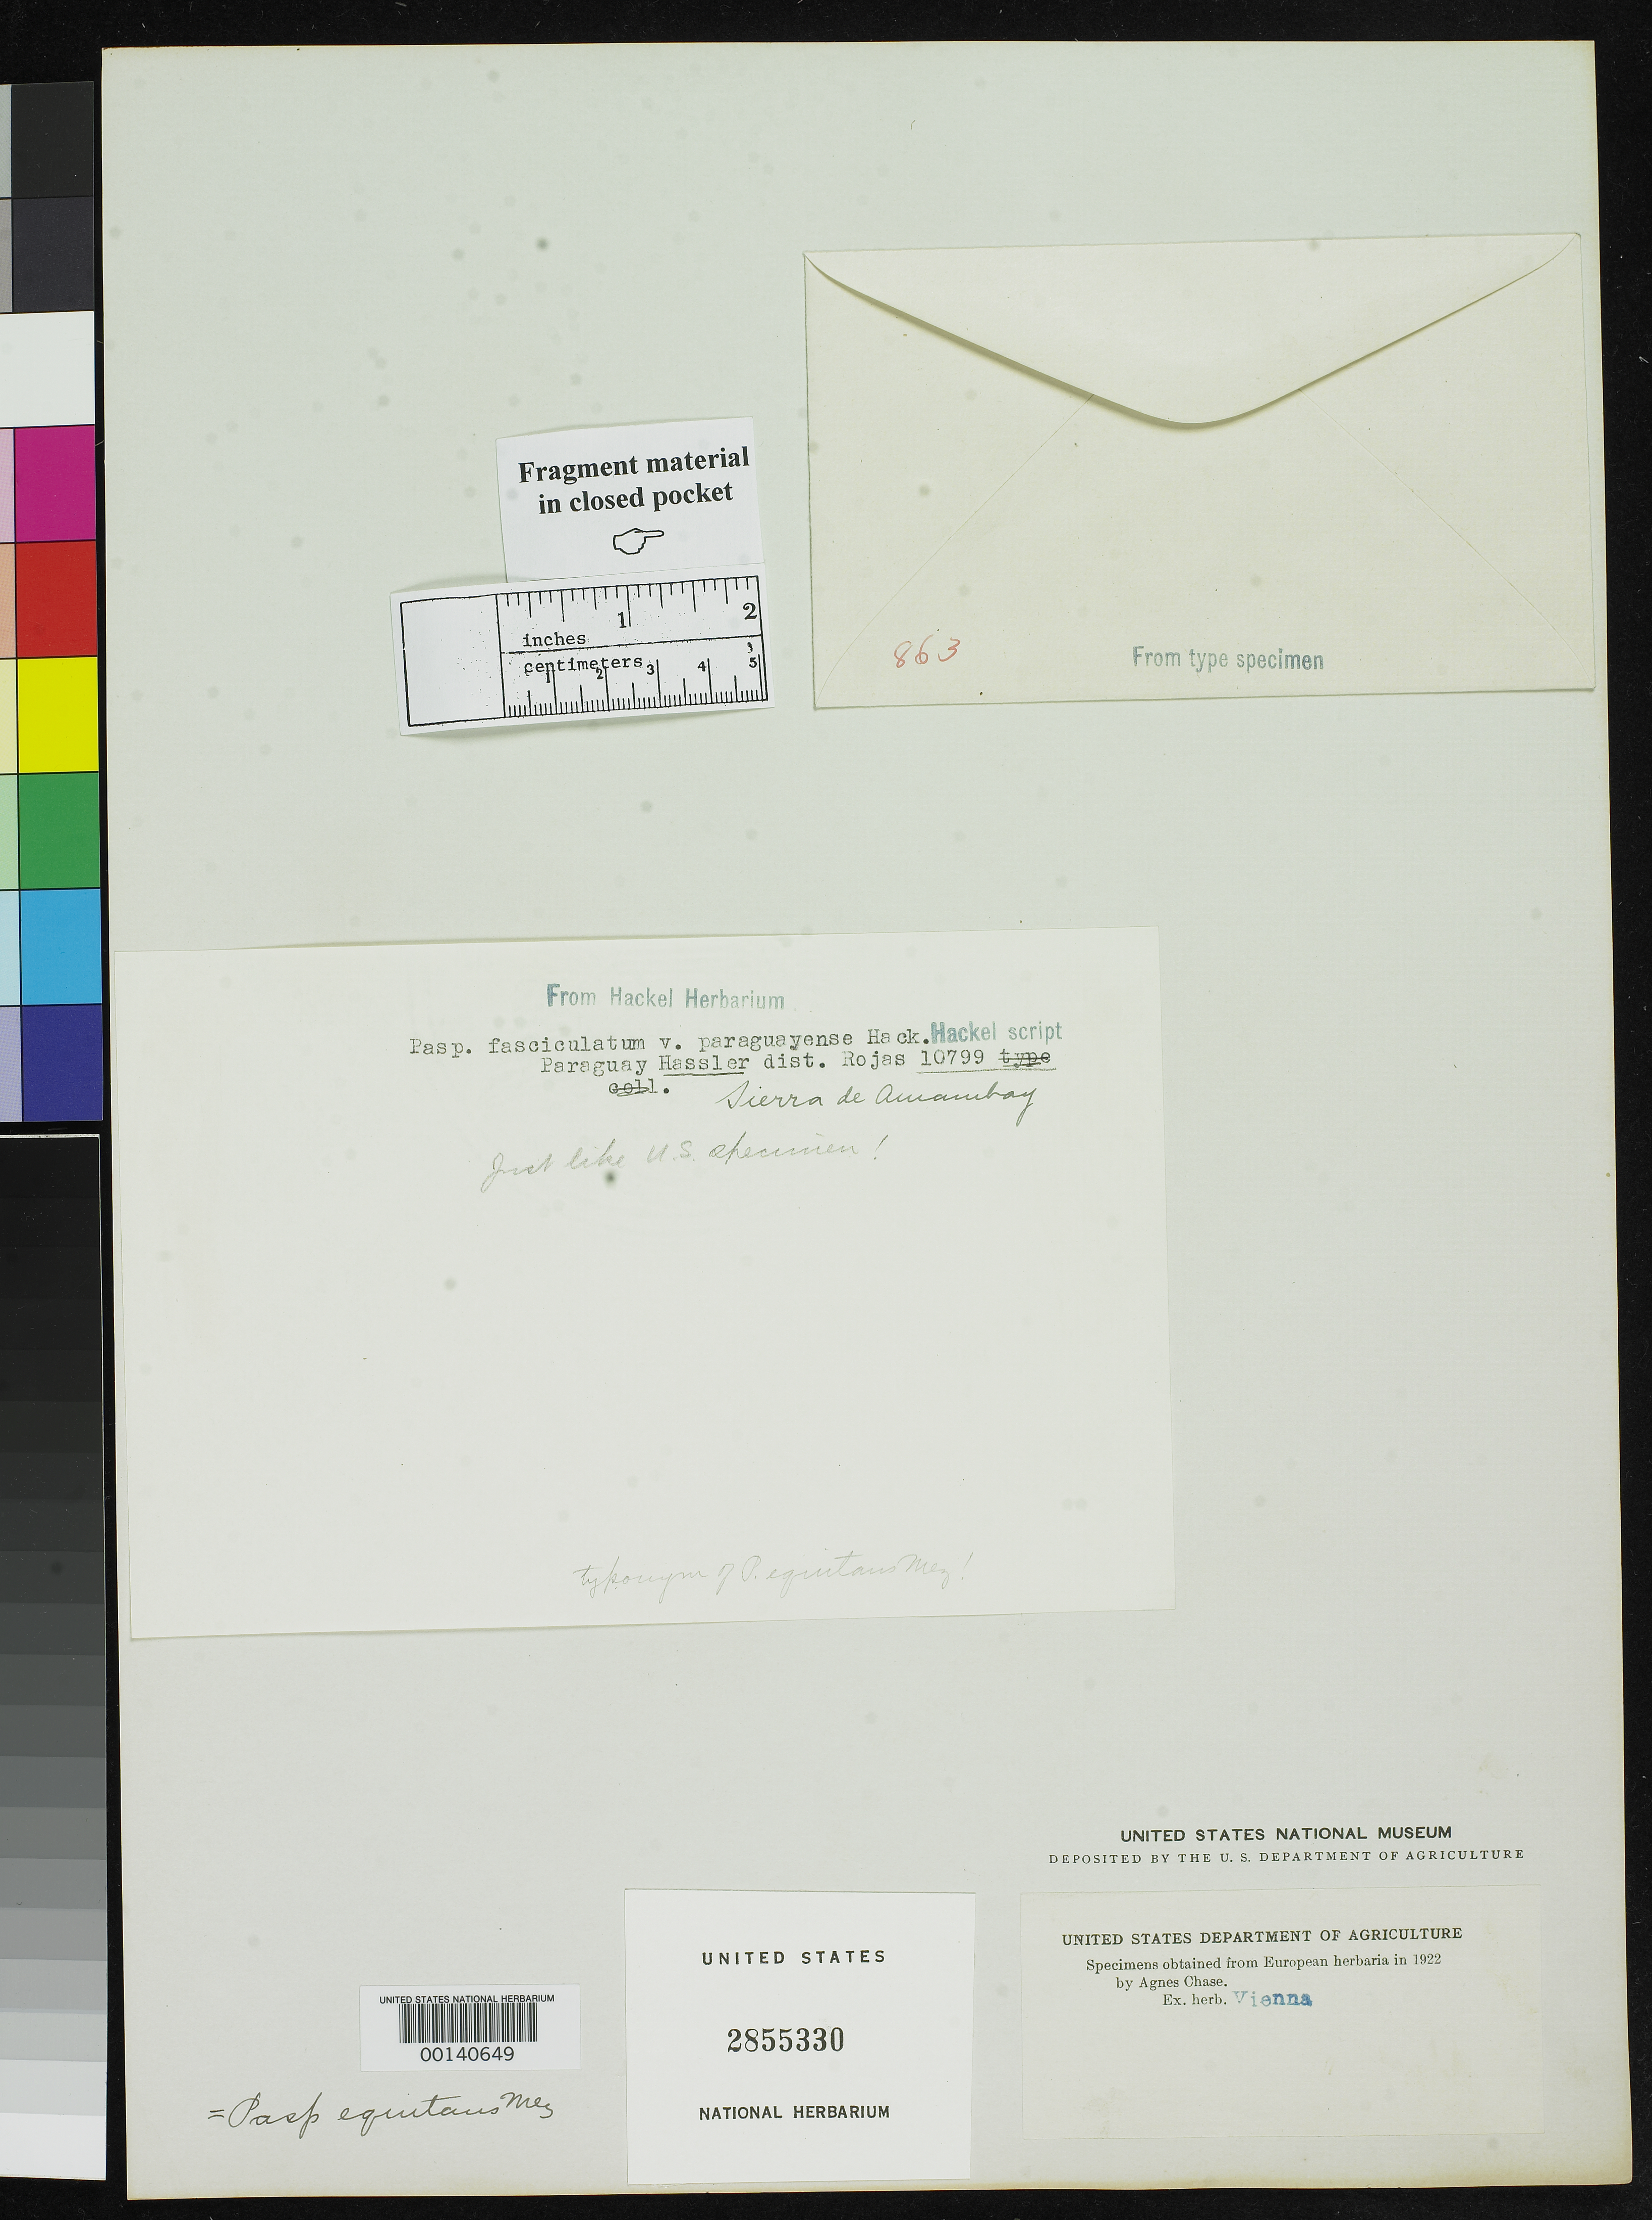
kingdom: Plantae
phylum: Tracheophyta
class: Liliopsida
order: Poales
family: Poaceae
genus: Paspalum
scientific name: Paspalum fasciculatum var. paraguayense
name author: Hack.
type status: Type Fragment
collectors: T. Rojas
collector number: Hassler 10799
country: Paraguay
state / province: Amambay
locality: Sierra de Amambay and margins of Peguabo.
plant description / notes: Fragmentary material of type specimen ex herb. Hackel (Vienna); possibly also a type of Paspalum equitans Mez, which cites this name in synonymy (as nom. nov.? although no name blocking).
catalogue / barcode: US 2855330